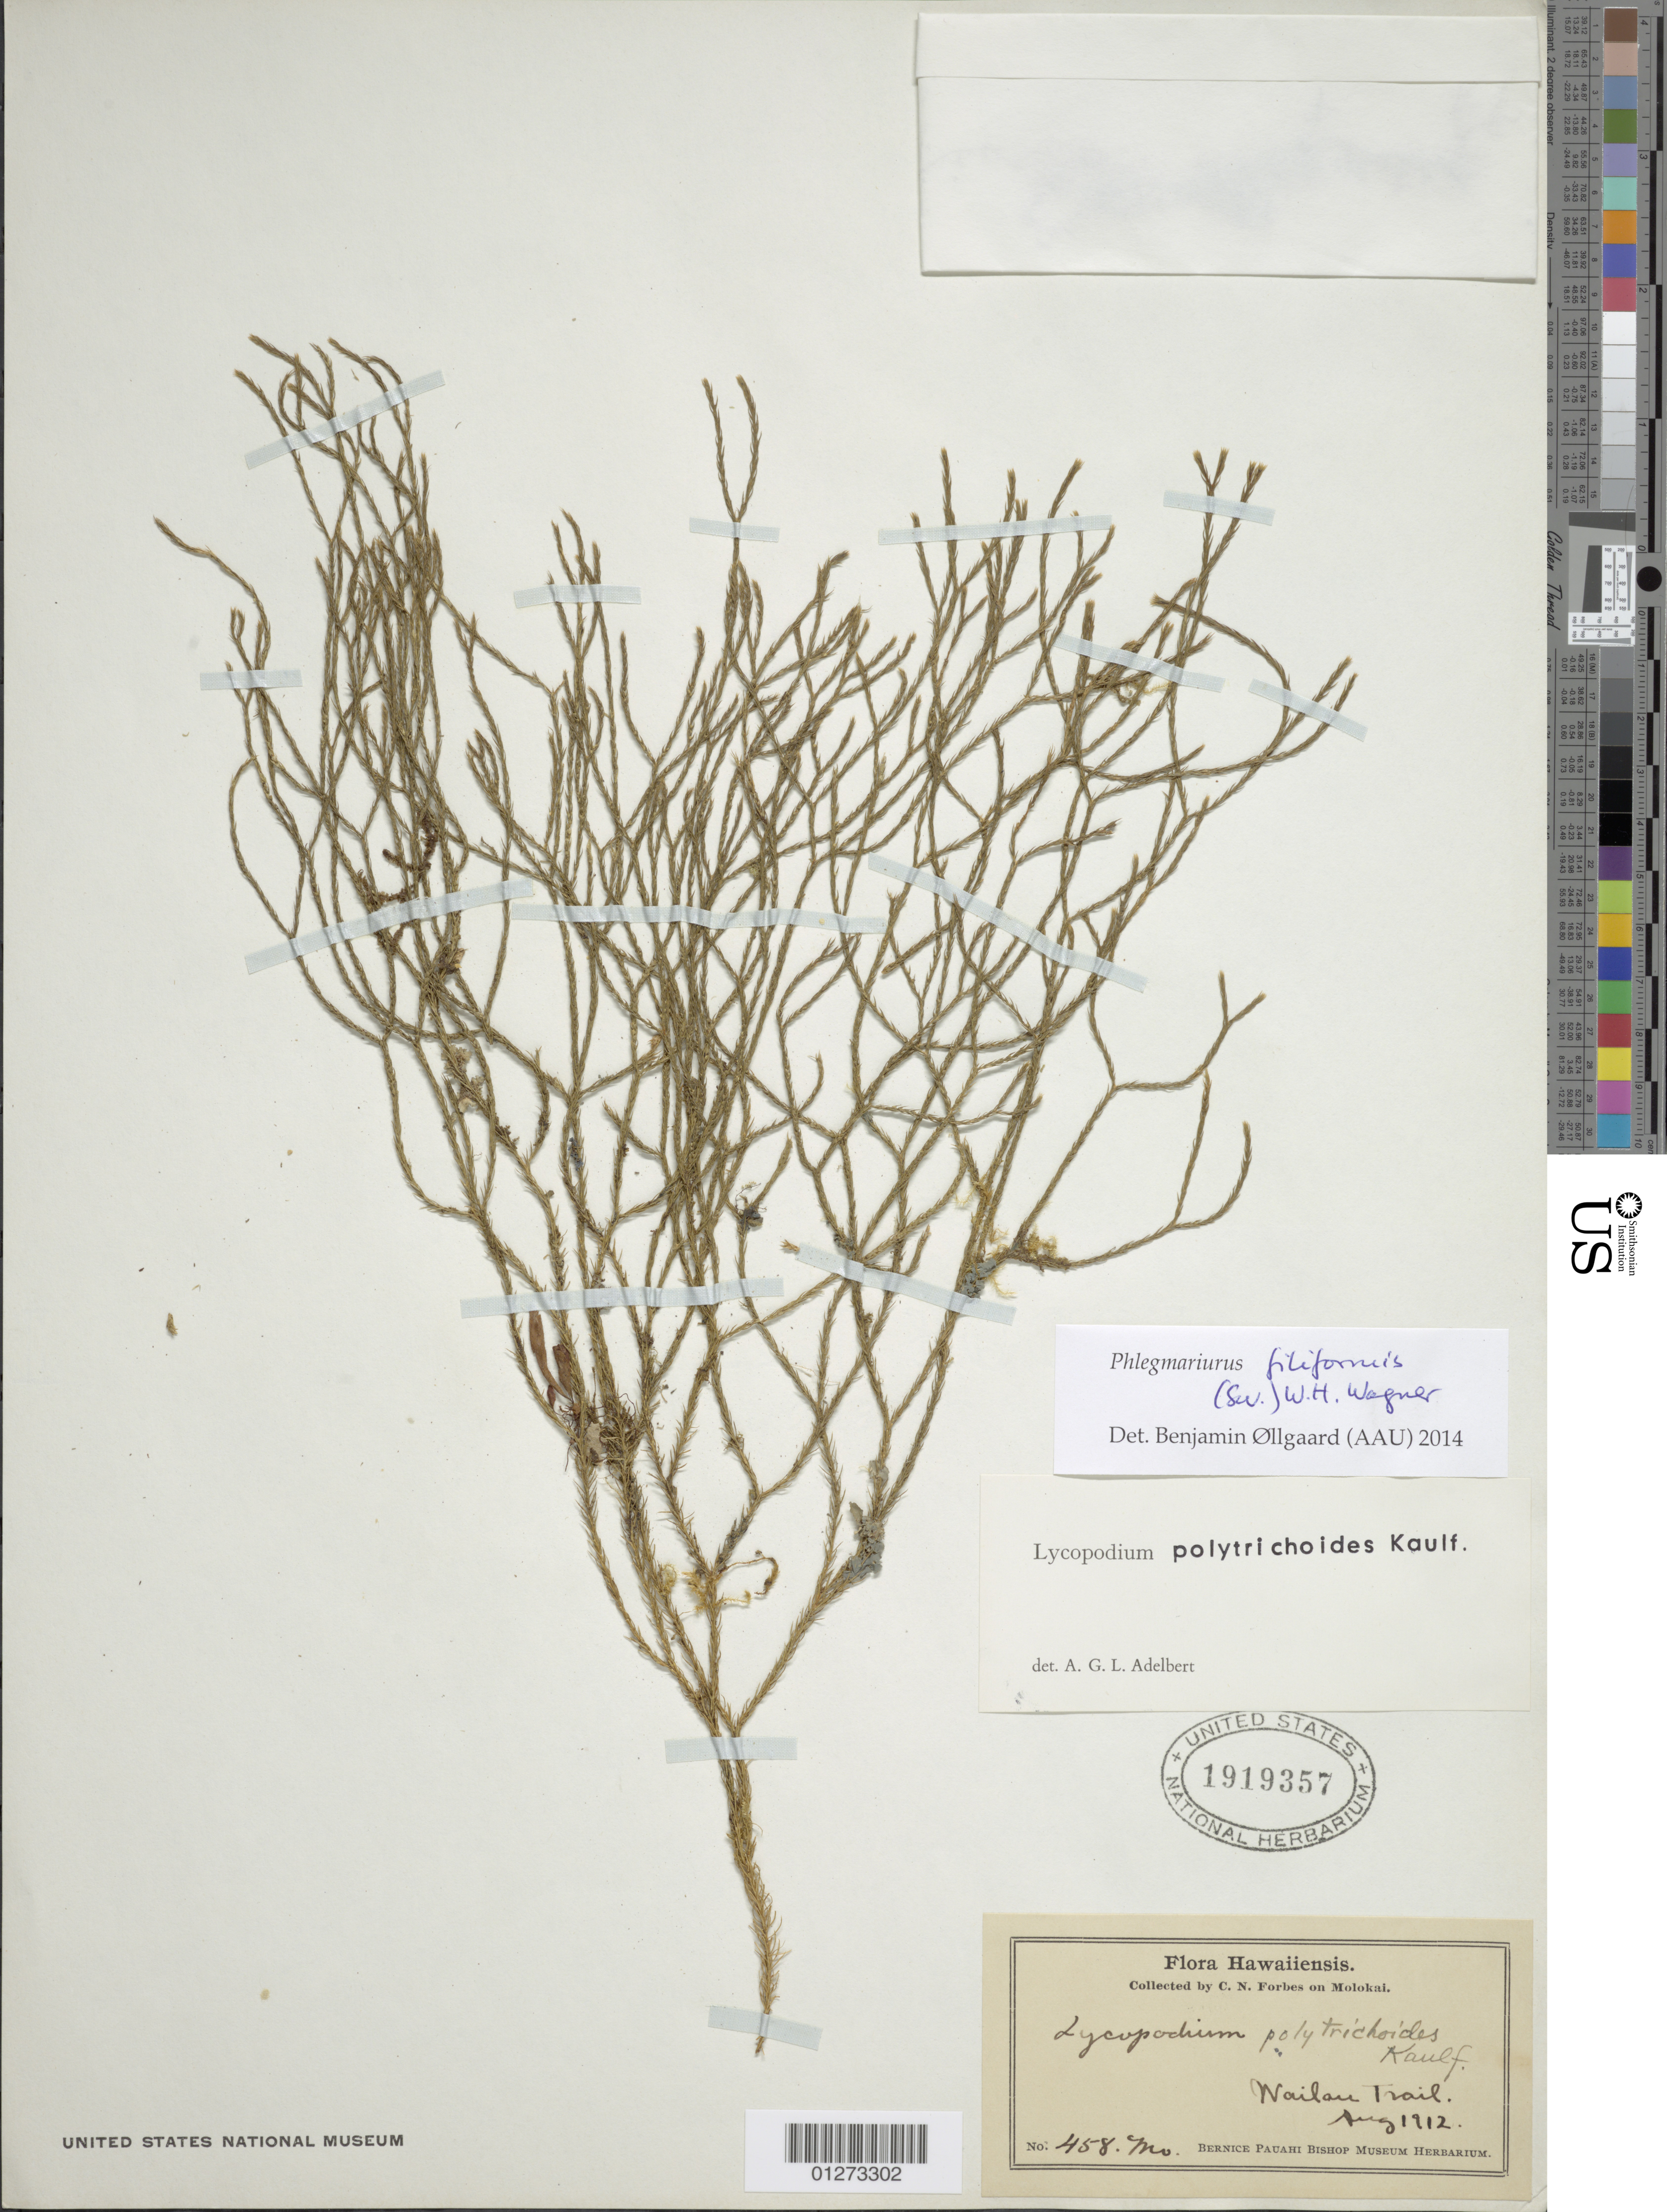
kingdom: Plantae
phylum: Tracheophyta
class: Lycopodiopsida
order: Lycopodiales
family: Lycopodiaceae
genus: Phlegmariurus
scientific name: Phlegmariurus filiformis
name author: (Sw.) W.H. Wagner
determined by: Field, A. R.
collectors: C. N. Forbes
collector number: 458.Mo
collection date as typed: Aug 1912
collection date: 1912-08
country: United States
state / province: Hawaii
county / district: Maui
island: Moloka'i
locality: Wailau Trail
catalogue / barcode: US 1919357